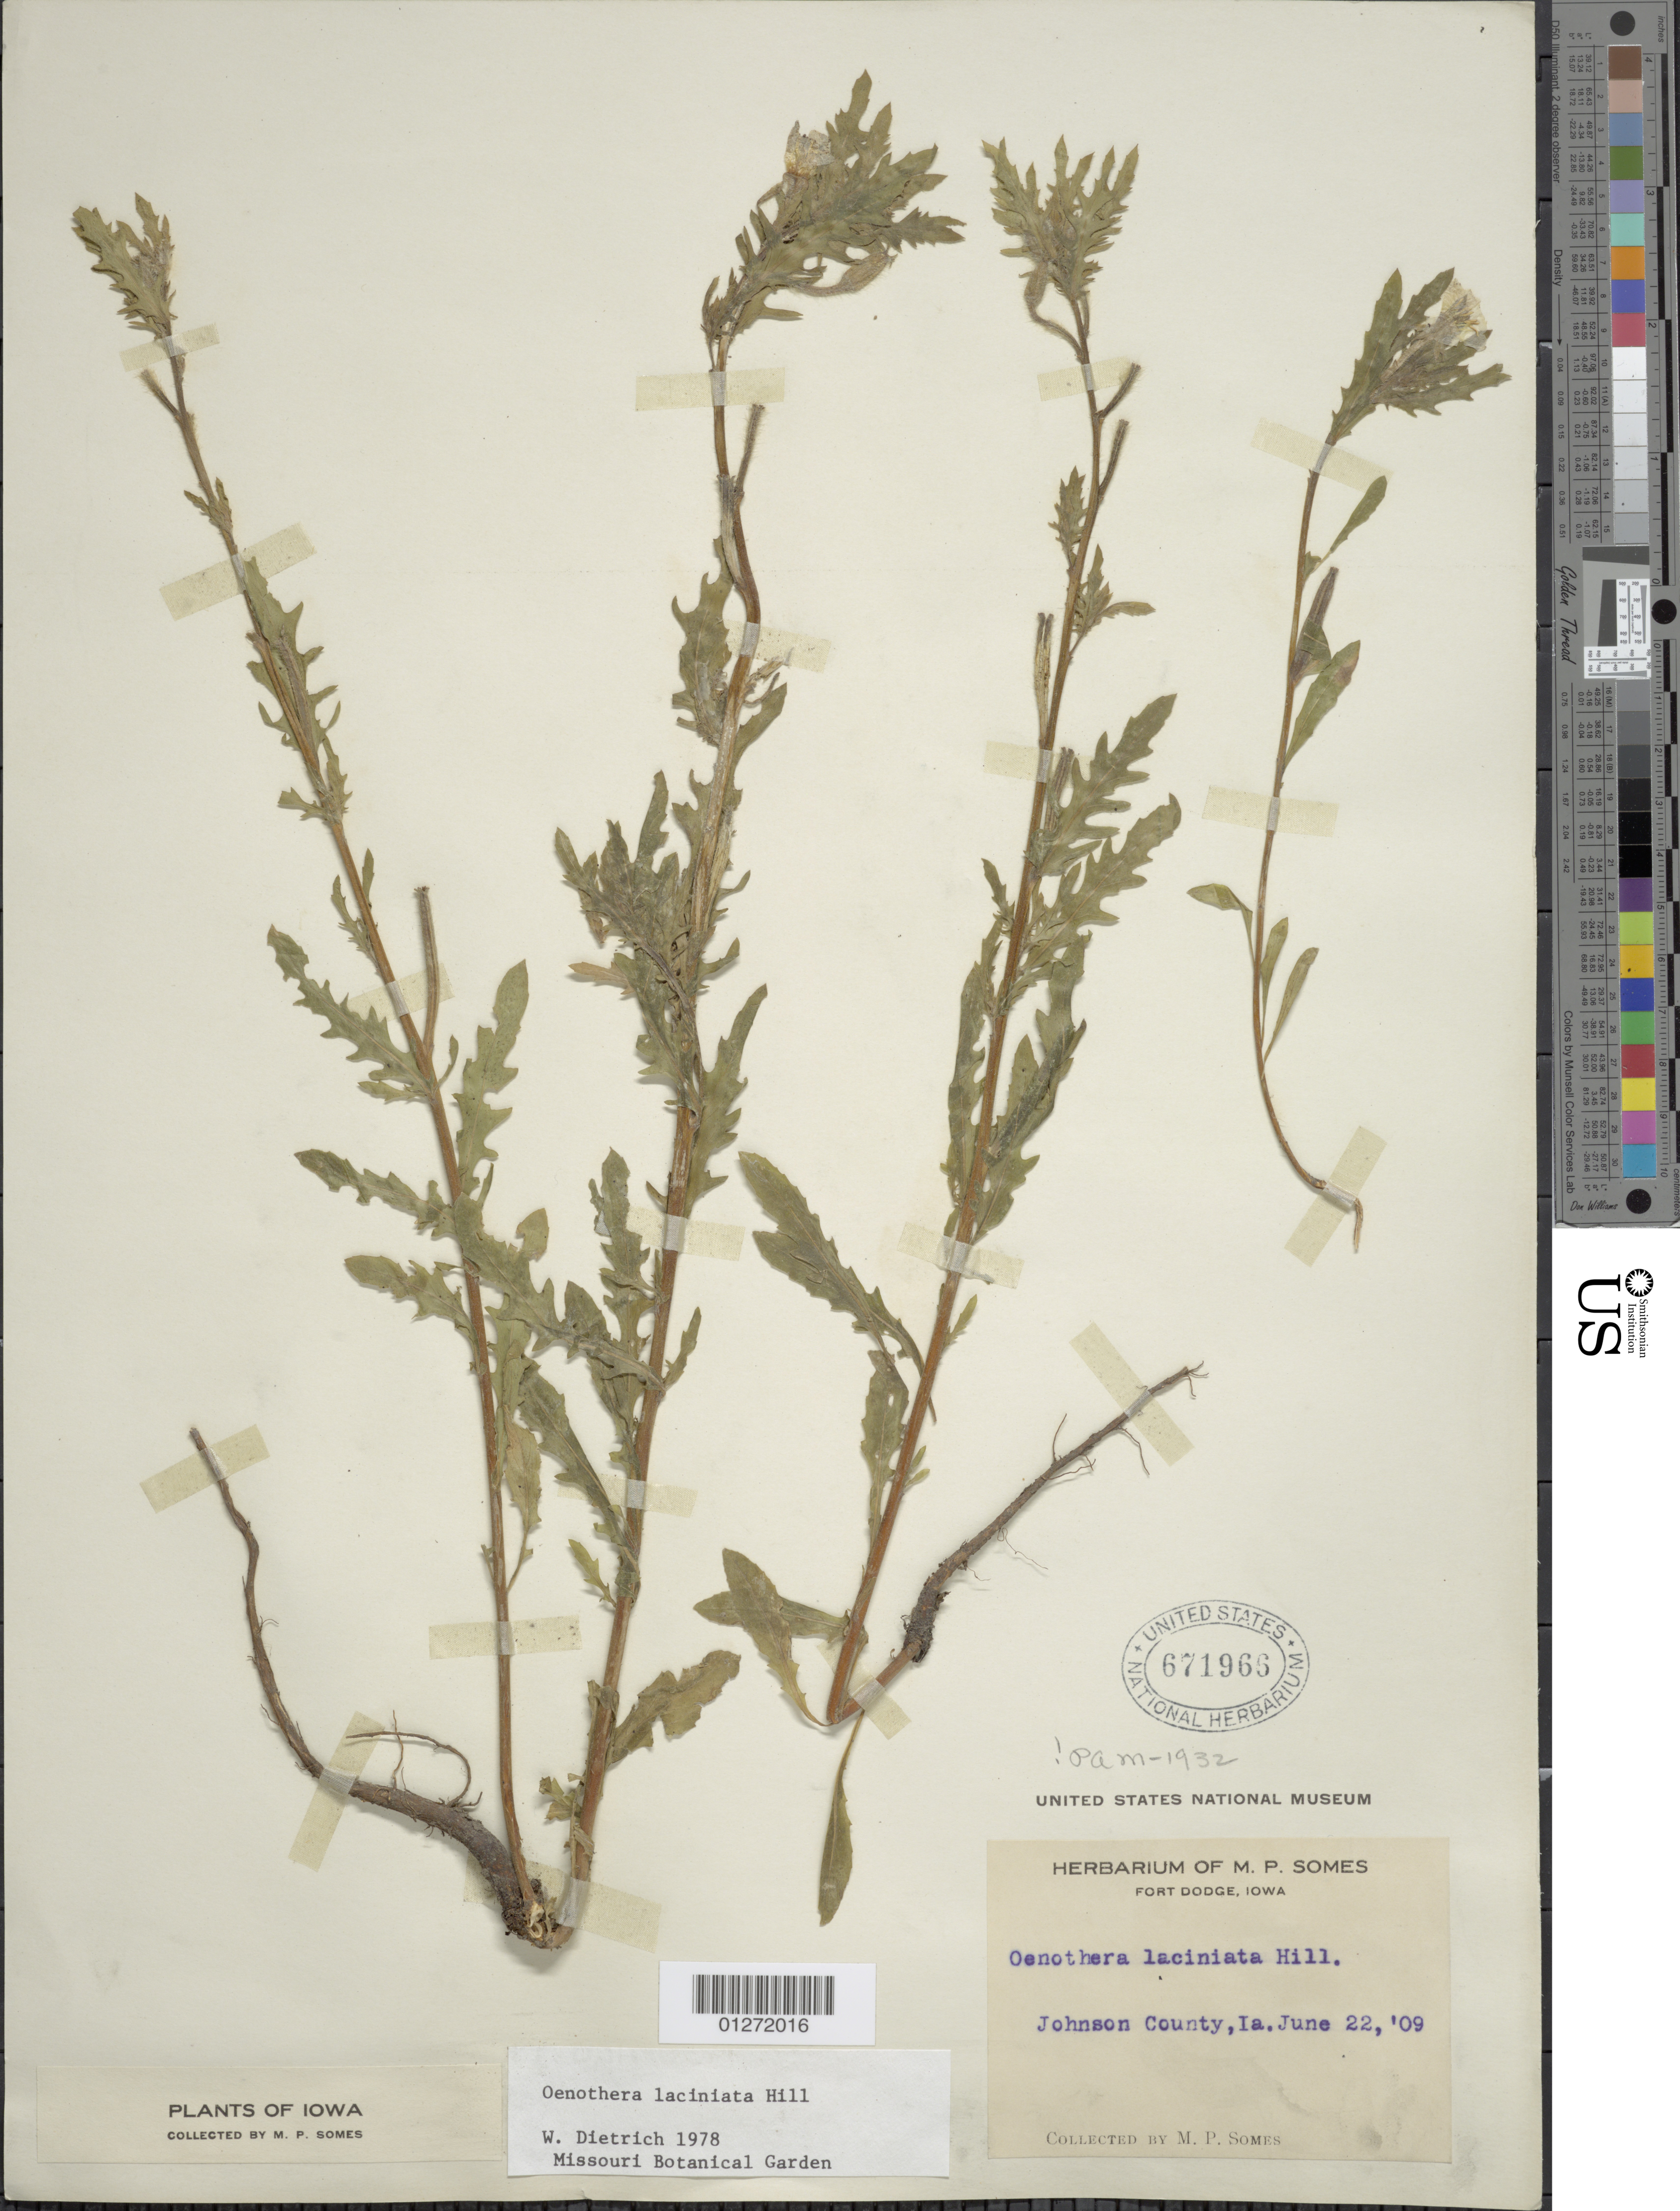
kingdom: Plantae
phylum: Tracheophyta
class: Magnoliopsida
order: Myrtales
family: Onagraceae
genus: Oenothera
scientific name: Oenothera laciniata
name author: Hill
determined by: Dietrich, W.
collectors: M. Somes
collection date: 1909-06-22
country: United States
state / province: Iowa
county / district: Johnson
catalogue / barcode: US 671966